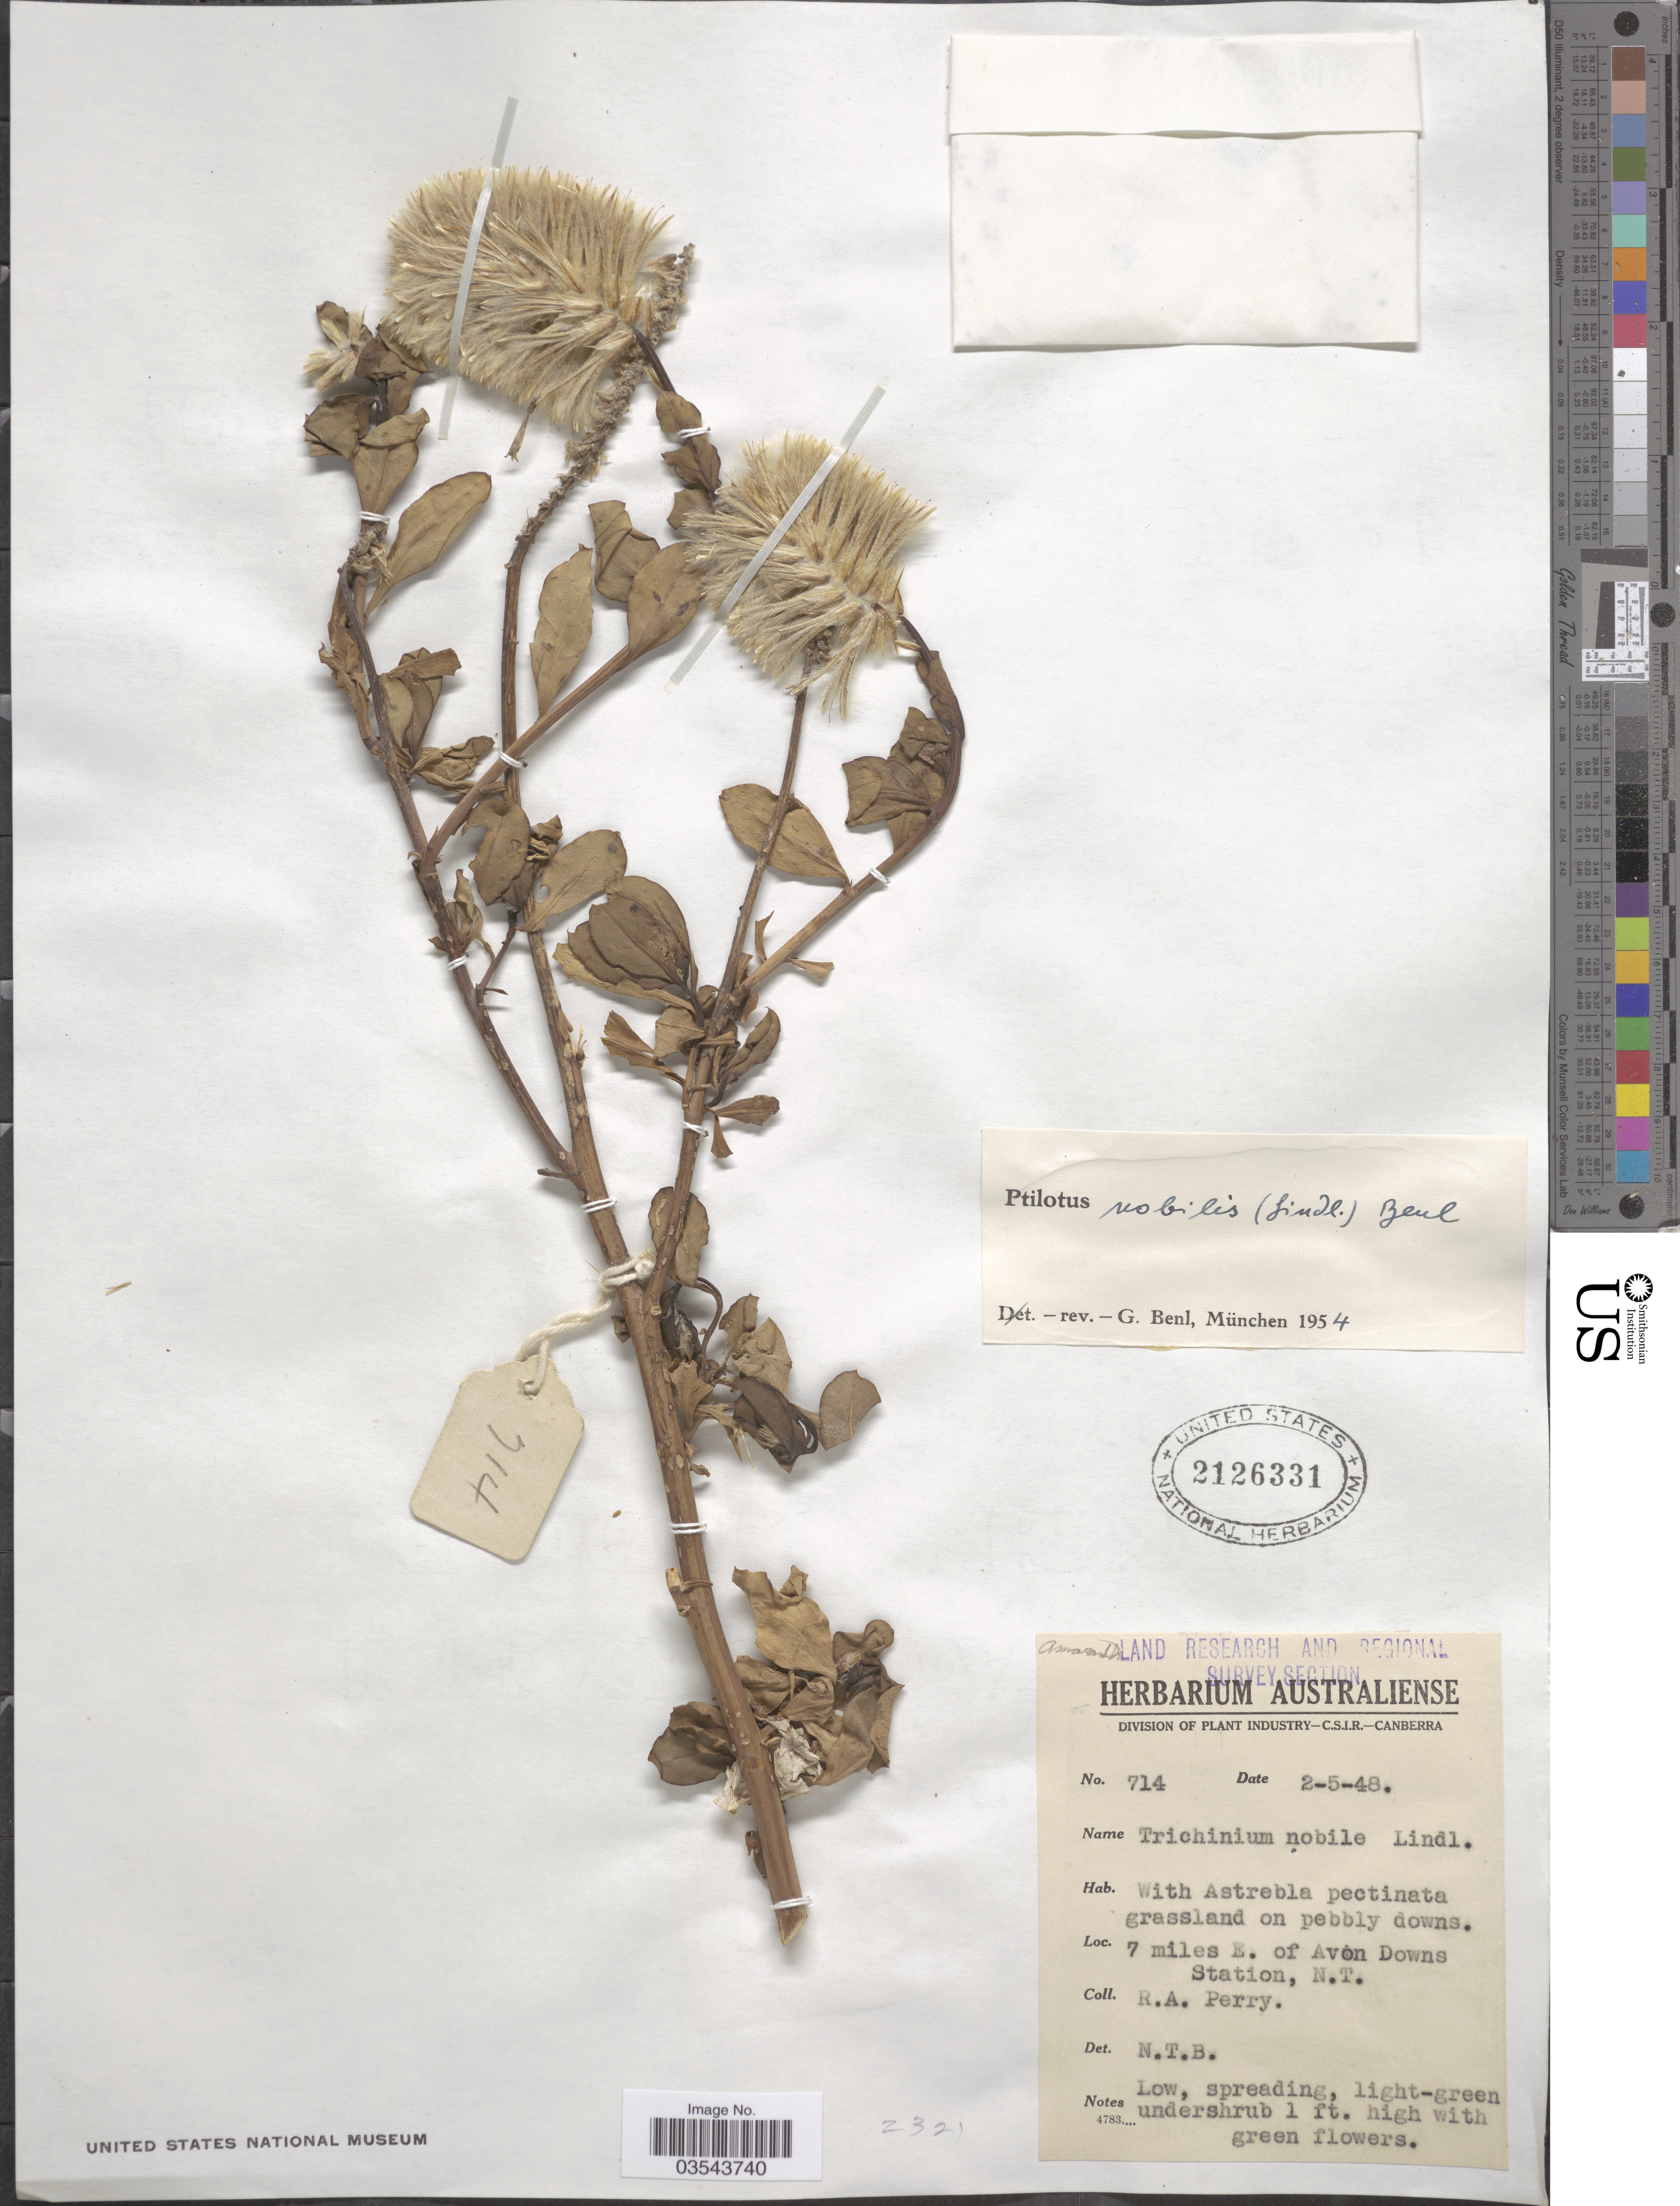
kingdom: Plantae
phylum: Tracheophyta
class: Magnoliopsida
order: Caryophyllales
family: Amaranthaceae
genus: Ptilotus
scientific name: Ptilotus nobilis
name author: F. Muell.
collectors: Perry, R. A.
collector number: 714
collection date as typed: Transcribed d/m/y: 2/5/48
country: Australia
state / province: Northern Territory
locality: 7 miles E. of Avon Downs Station, N.T.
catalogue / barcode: US 2126331